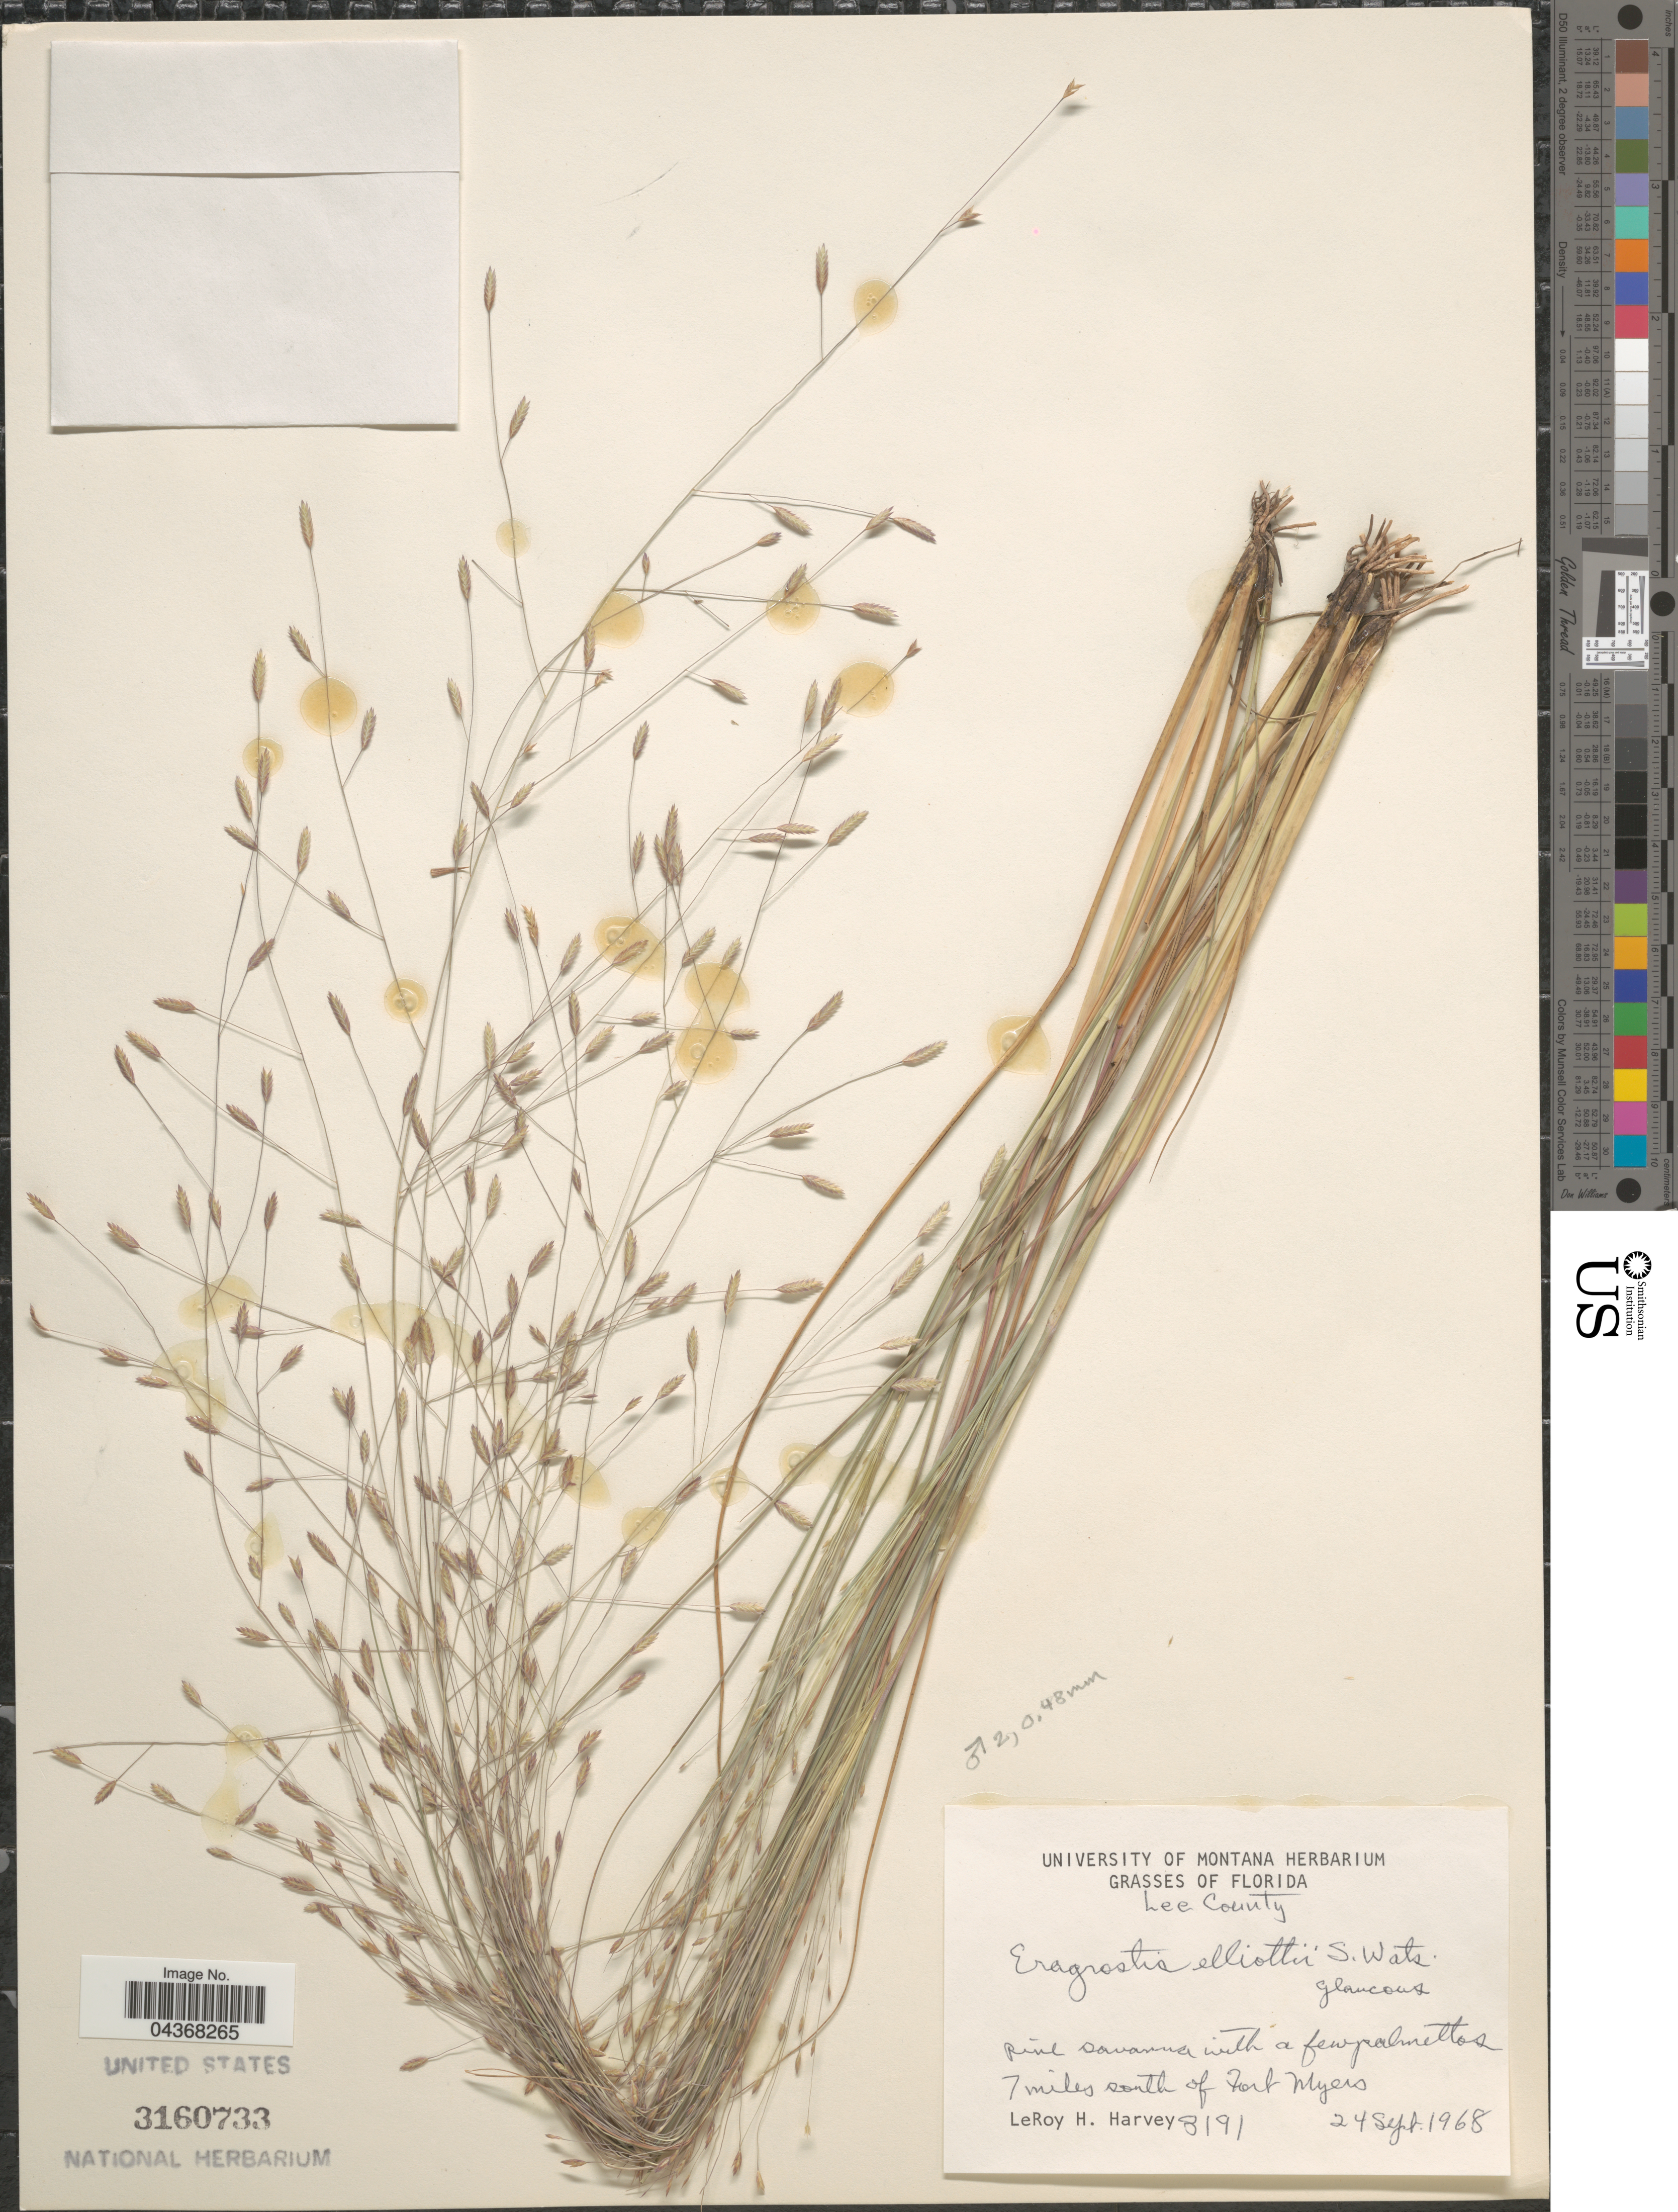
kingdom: Plantae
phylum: Tracheophyta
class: Liliopsida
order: Poales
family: Poaceae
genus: Eragrostis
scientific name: Eragrostis elliottii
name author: S. Watson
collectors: L. H. Harvey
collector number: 8191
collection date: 1968-09-24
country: United States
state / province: Florida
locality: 7 miles south of Fort Myers.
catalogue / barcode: US 3160733